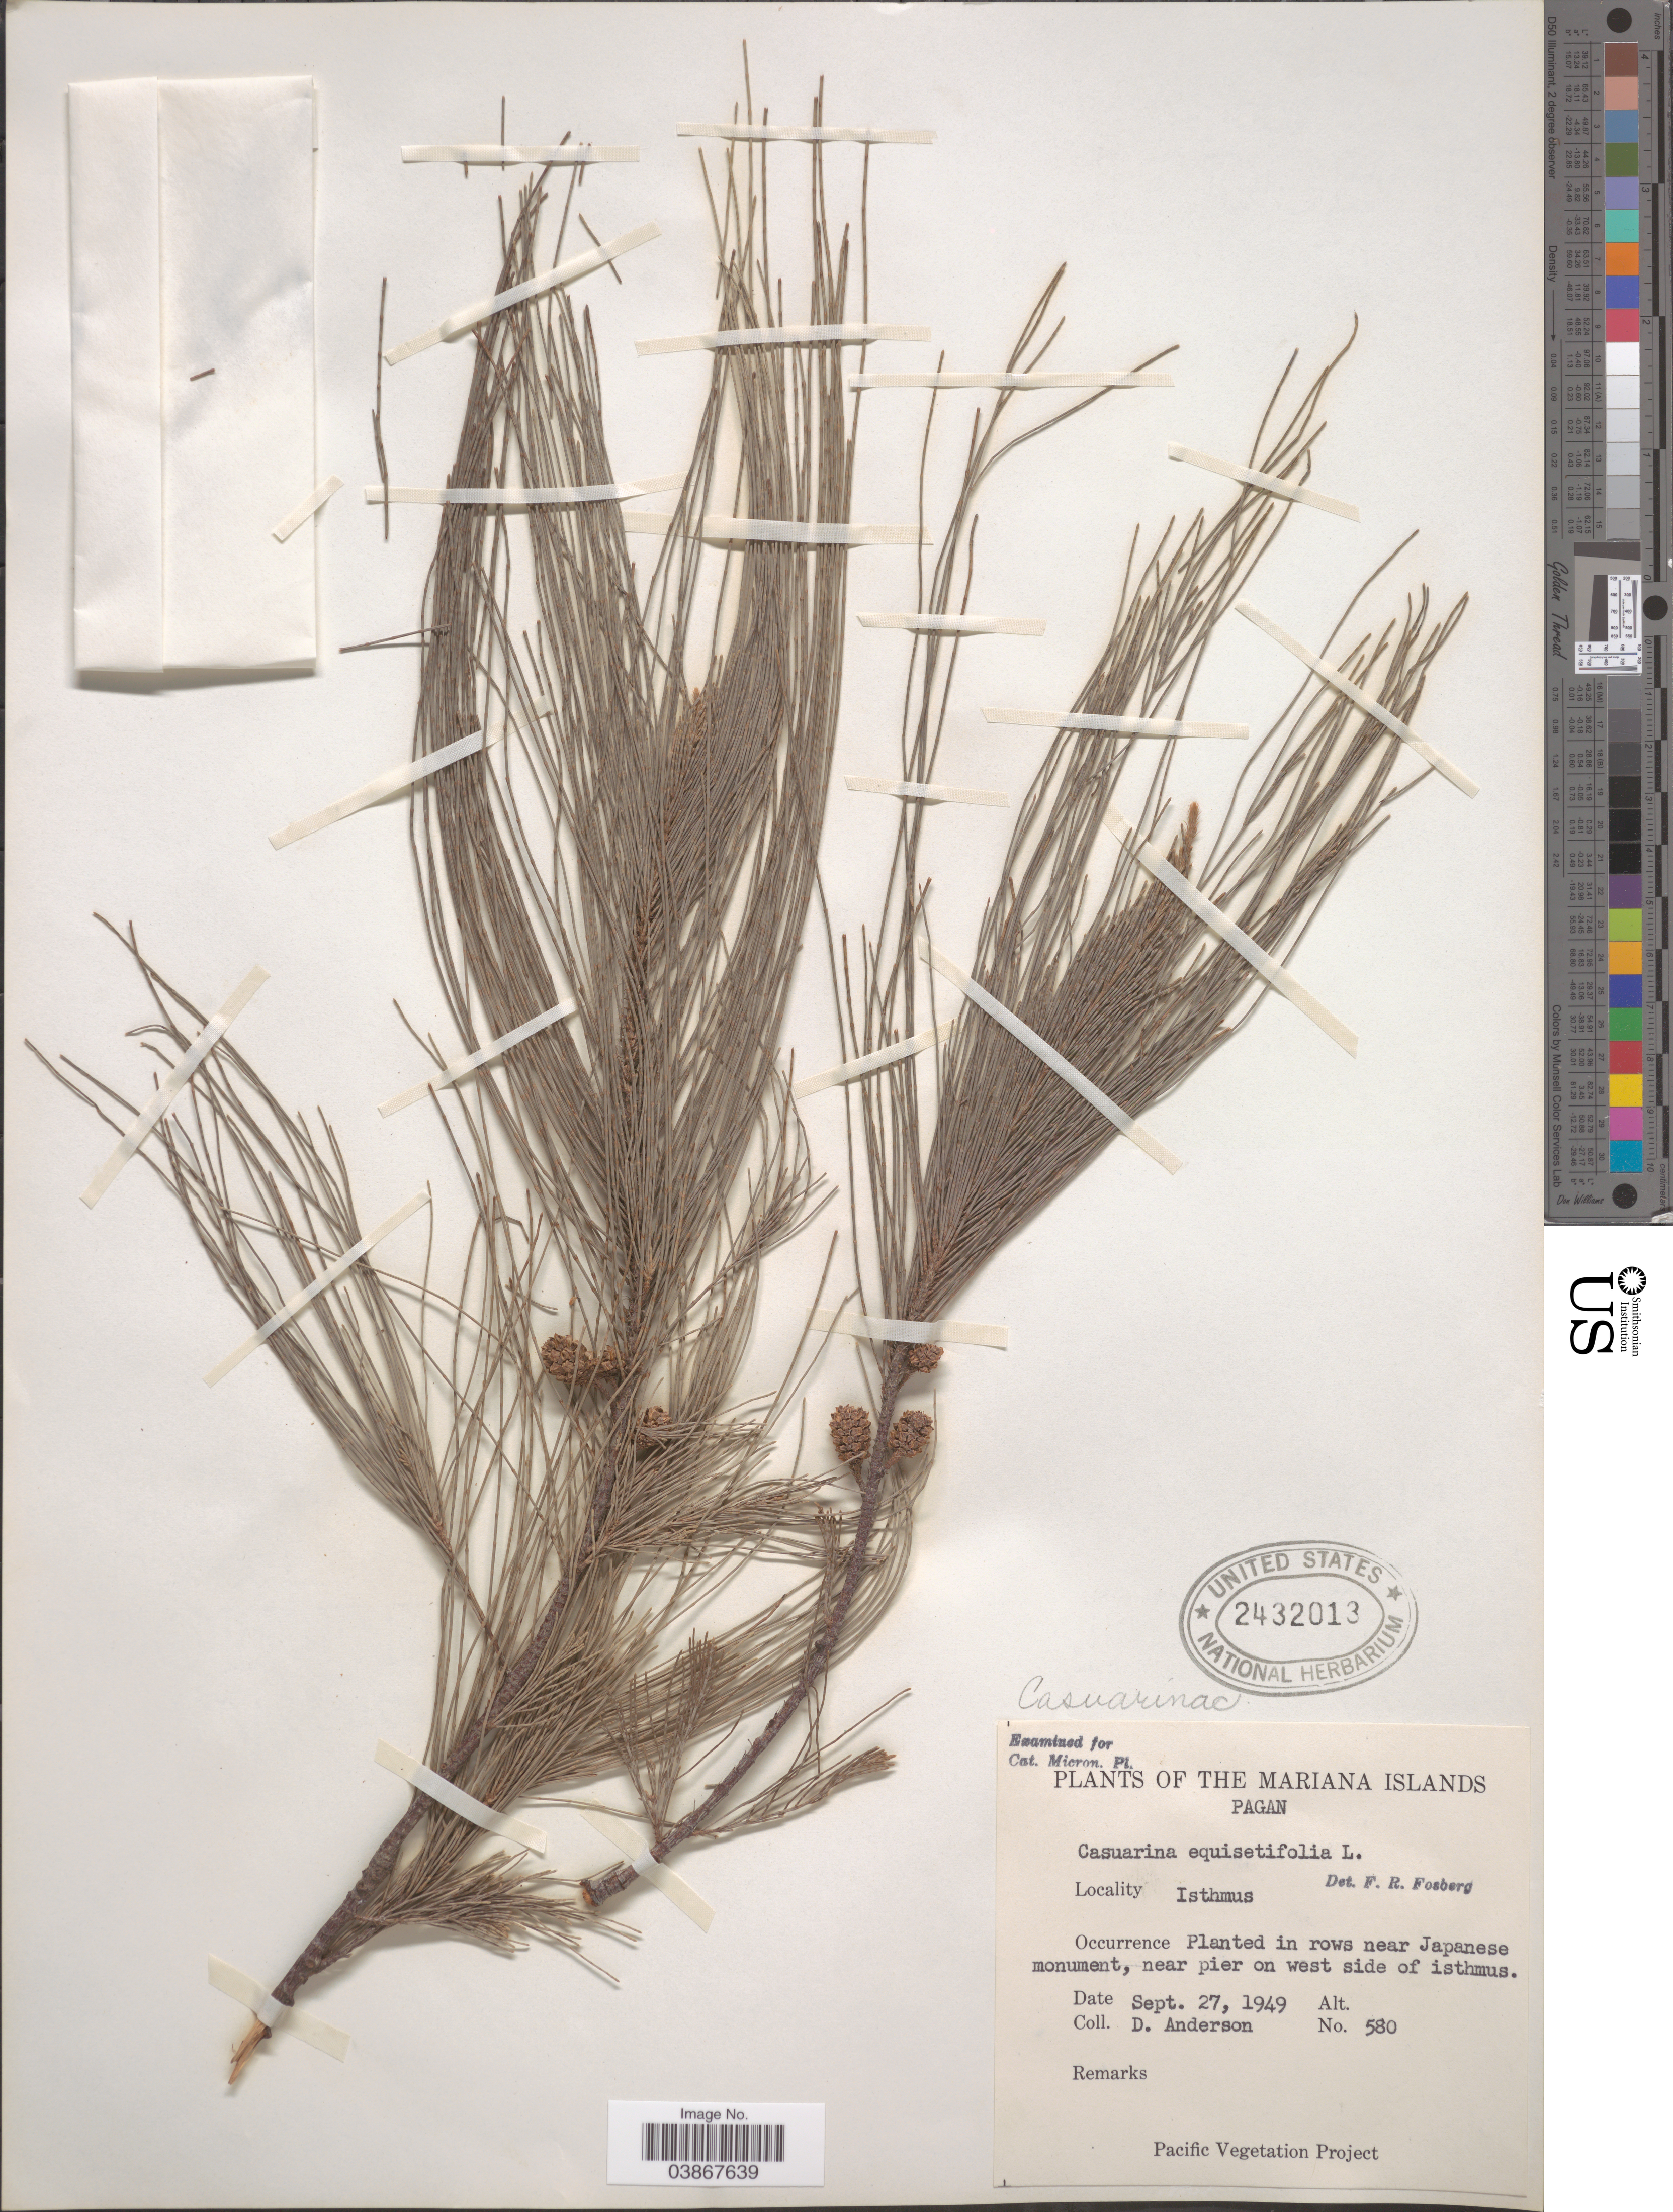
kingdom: Plantae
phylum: Tracheophyta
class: Magnoliopsida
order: Fagales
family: Casuarinaceae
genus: Casuarina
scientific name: Casuarina equisetifolia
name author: L.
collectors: D. Anderson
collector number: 580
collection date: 1949-09-27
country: Northern Mariana Islands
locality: Mariana Islands. Pagan. Isthmus. Near Japanese monument, near pier on west side of isthmus.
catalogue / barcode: US 2432013